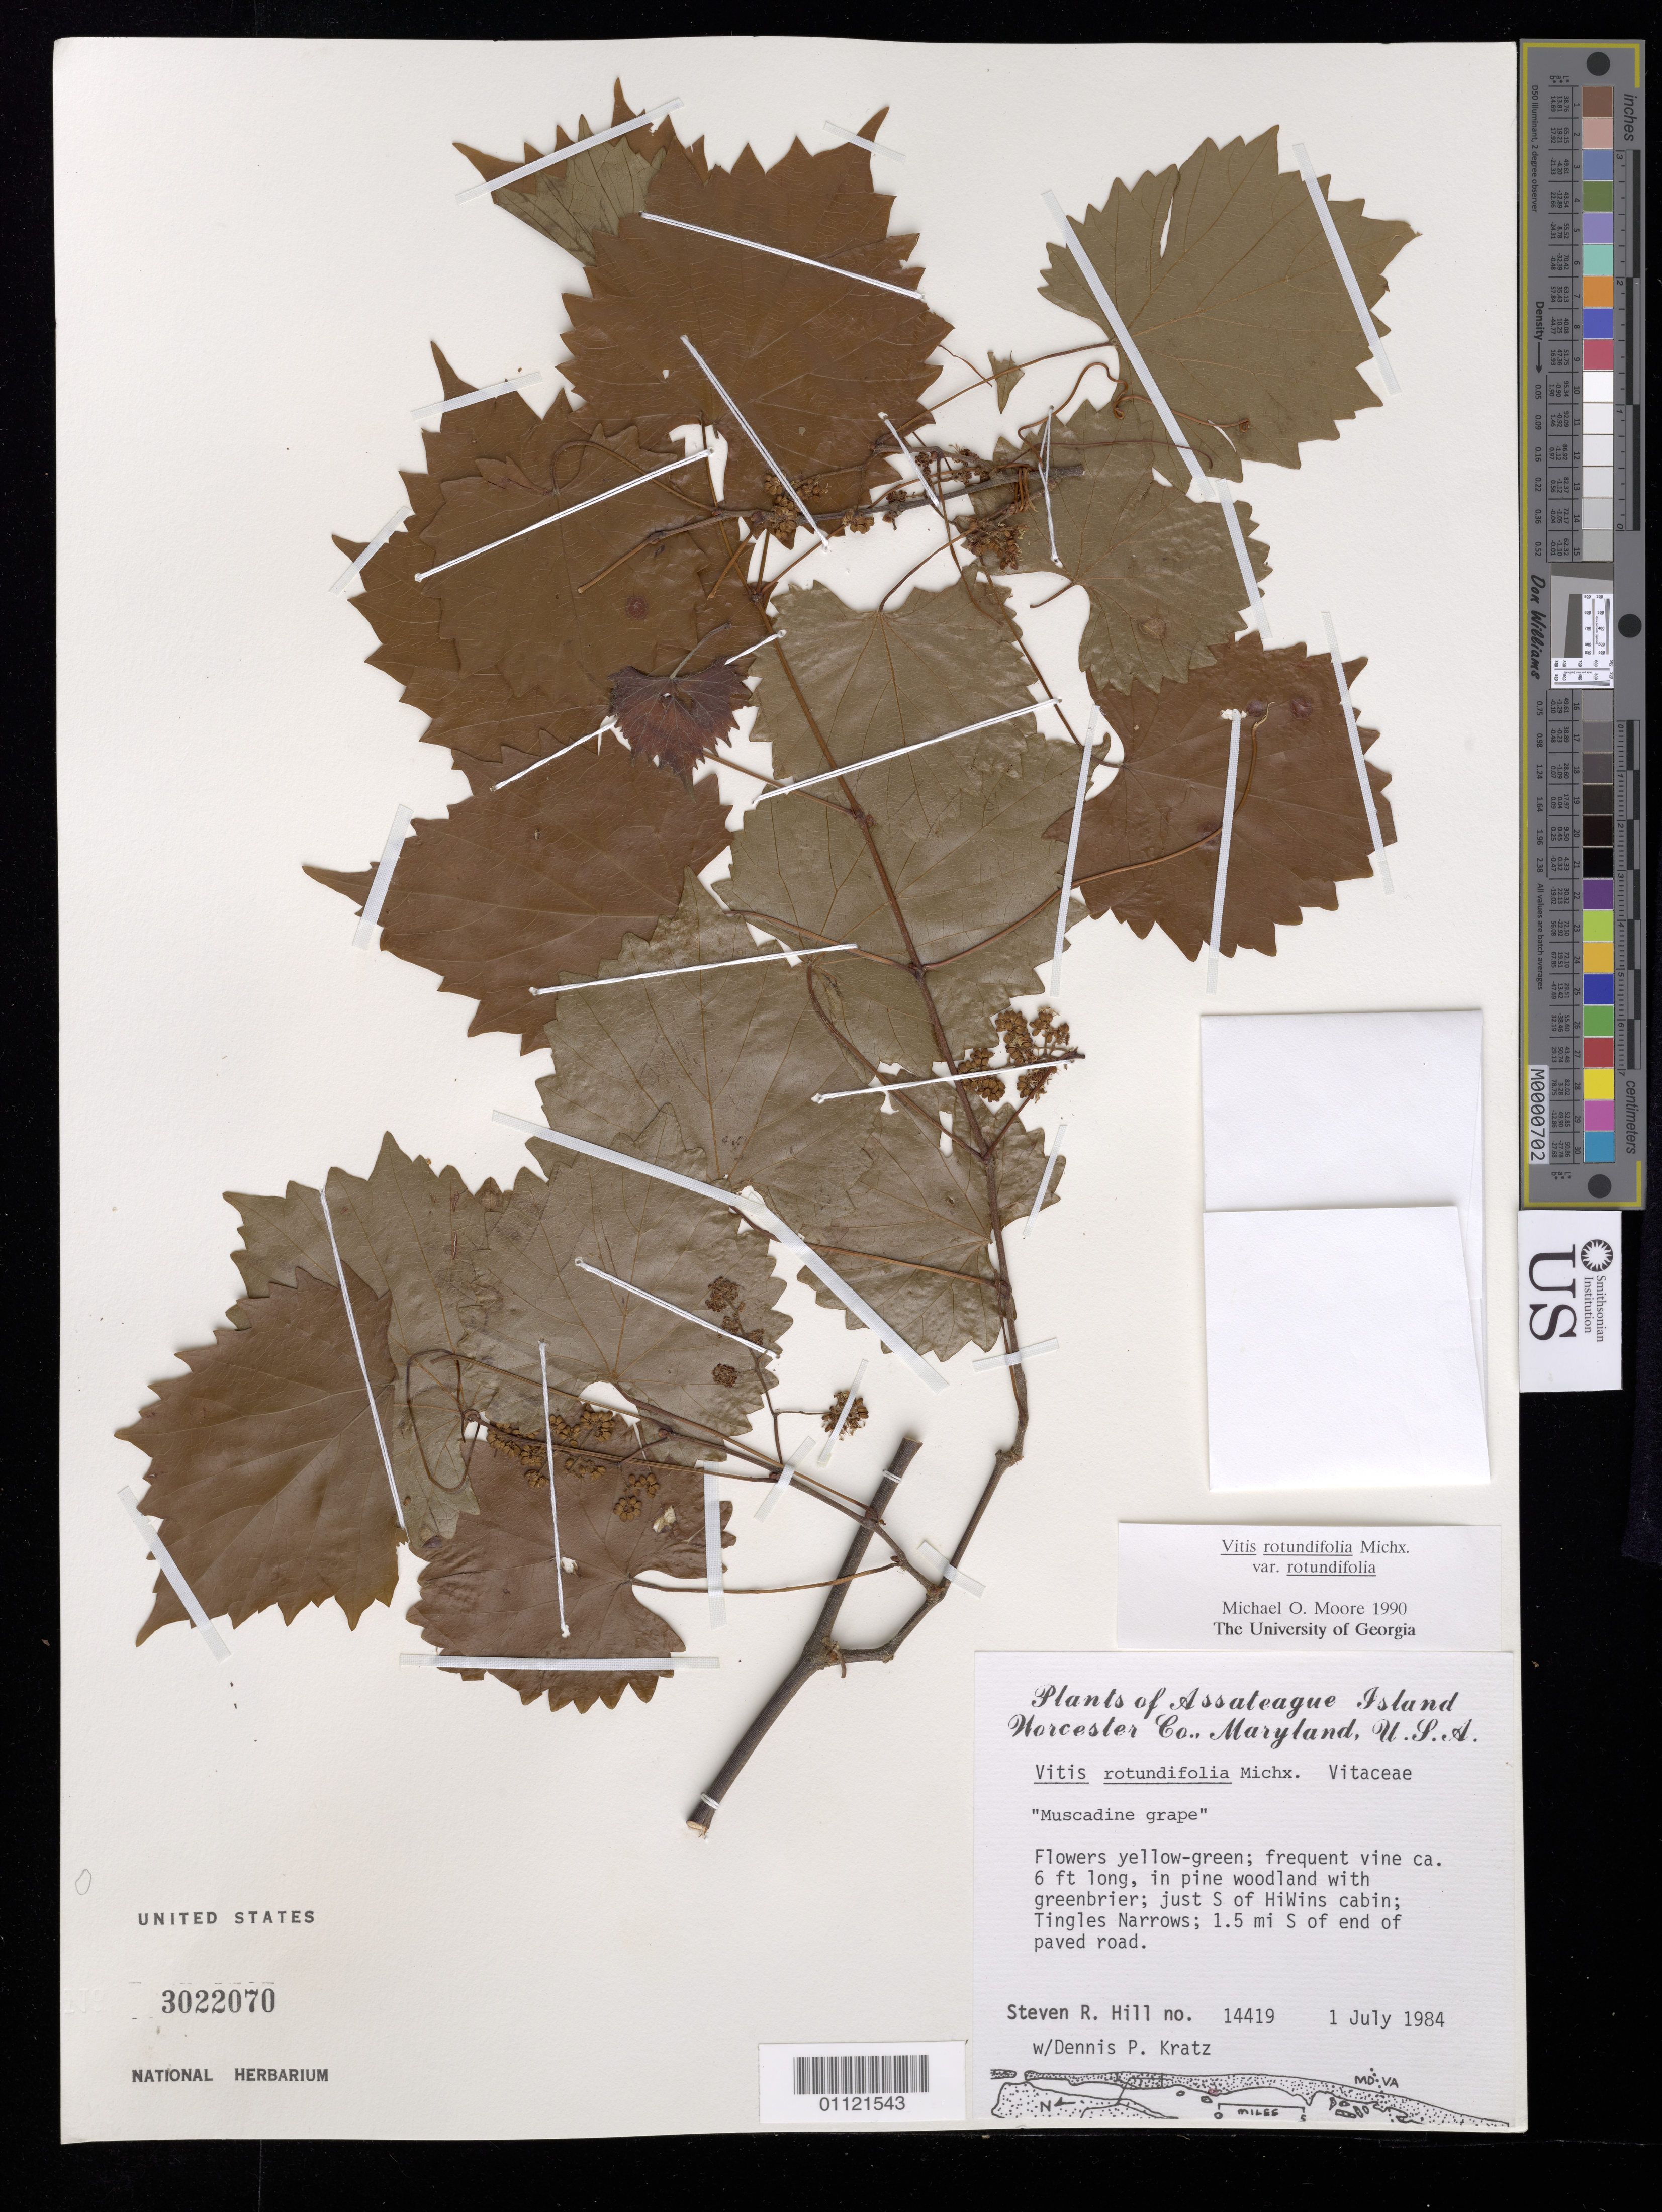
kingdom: Plantae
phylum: Tracheophyta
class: Magnoliopsida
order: Vitales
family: Vitaceae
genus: Vitis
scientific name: Vitis rotundifolia var. rotundifolia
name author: Michx.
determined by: Moore, M. O.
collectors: S. R. Hill & D. Kratz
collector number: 14419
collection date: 1984-01-07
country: United States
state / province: Maryland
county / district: Worcester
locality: S of Hi Wins cabin; Tingles Narrows; 1.5 mi S of end of paved road.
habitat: pine woodland with greenbrier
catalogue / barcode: US 3022070